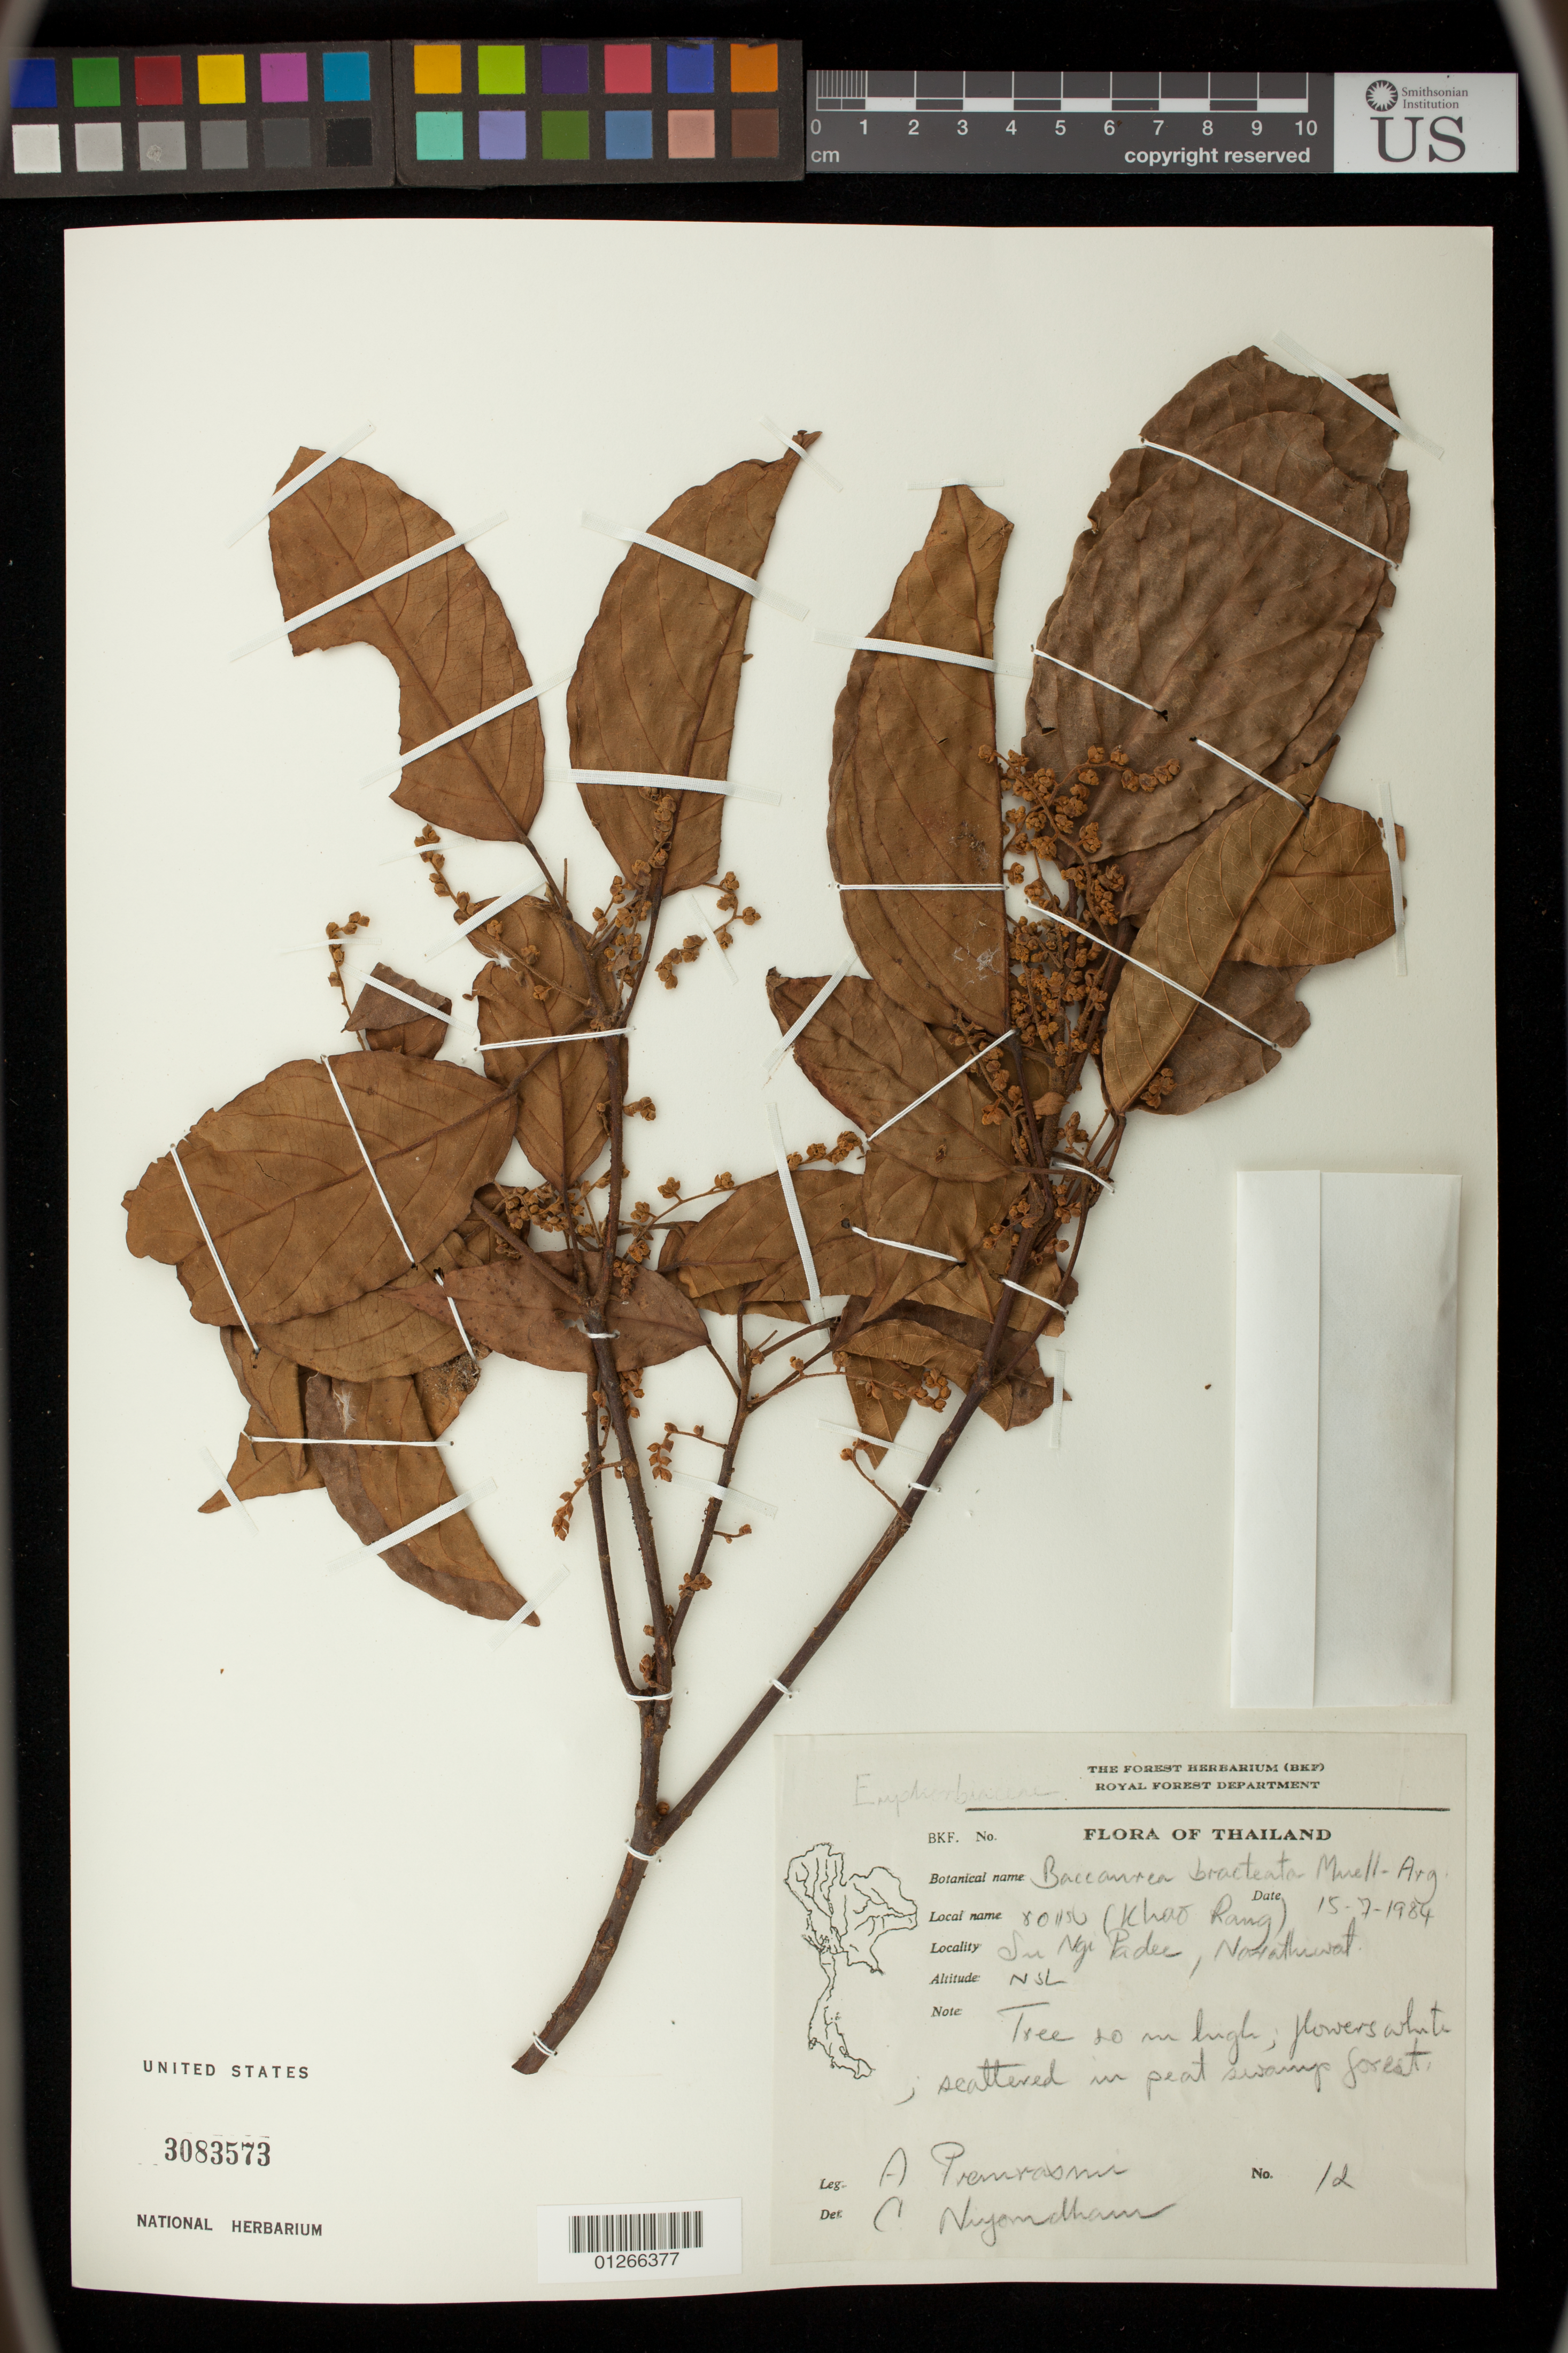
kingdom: Plantae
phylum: Tracheophyta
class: Magnoliopsida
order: Malpighiales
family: Phyllanthaceae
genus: Baccaurea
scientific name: Baccaurea bracteata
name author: Müll. Arg.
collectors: A. Premrasmi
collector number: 12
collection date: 1984-07-15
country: Thailand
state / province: Narathiwat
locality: Su Ngi Padei [Su-ngai Padi]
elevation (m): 0